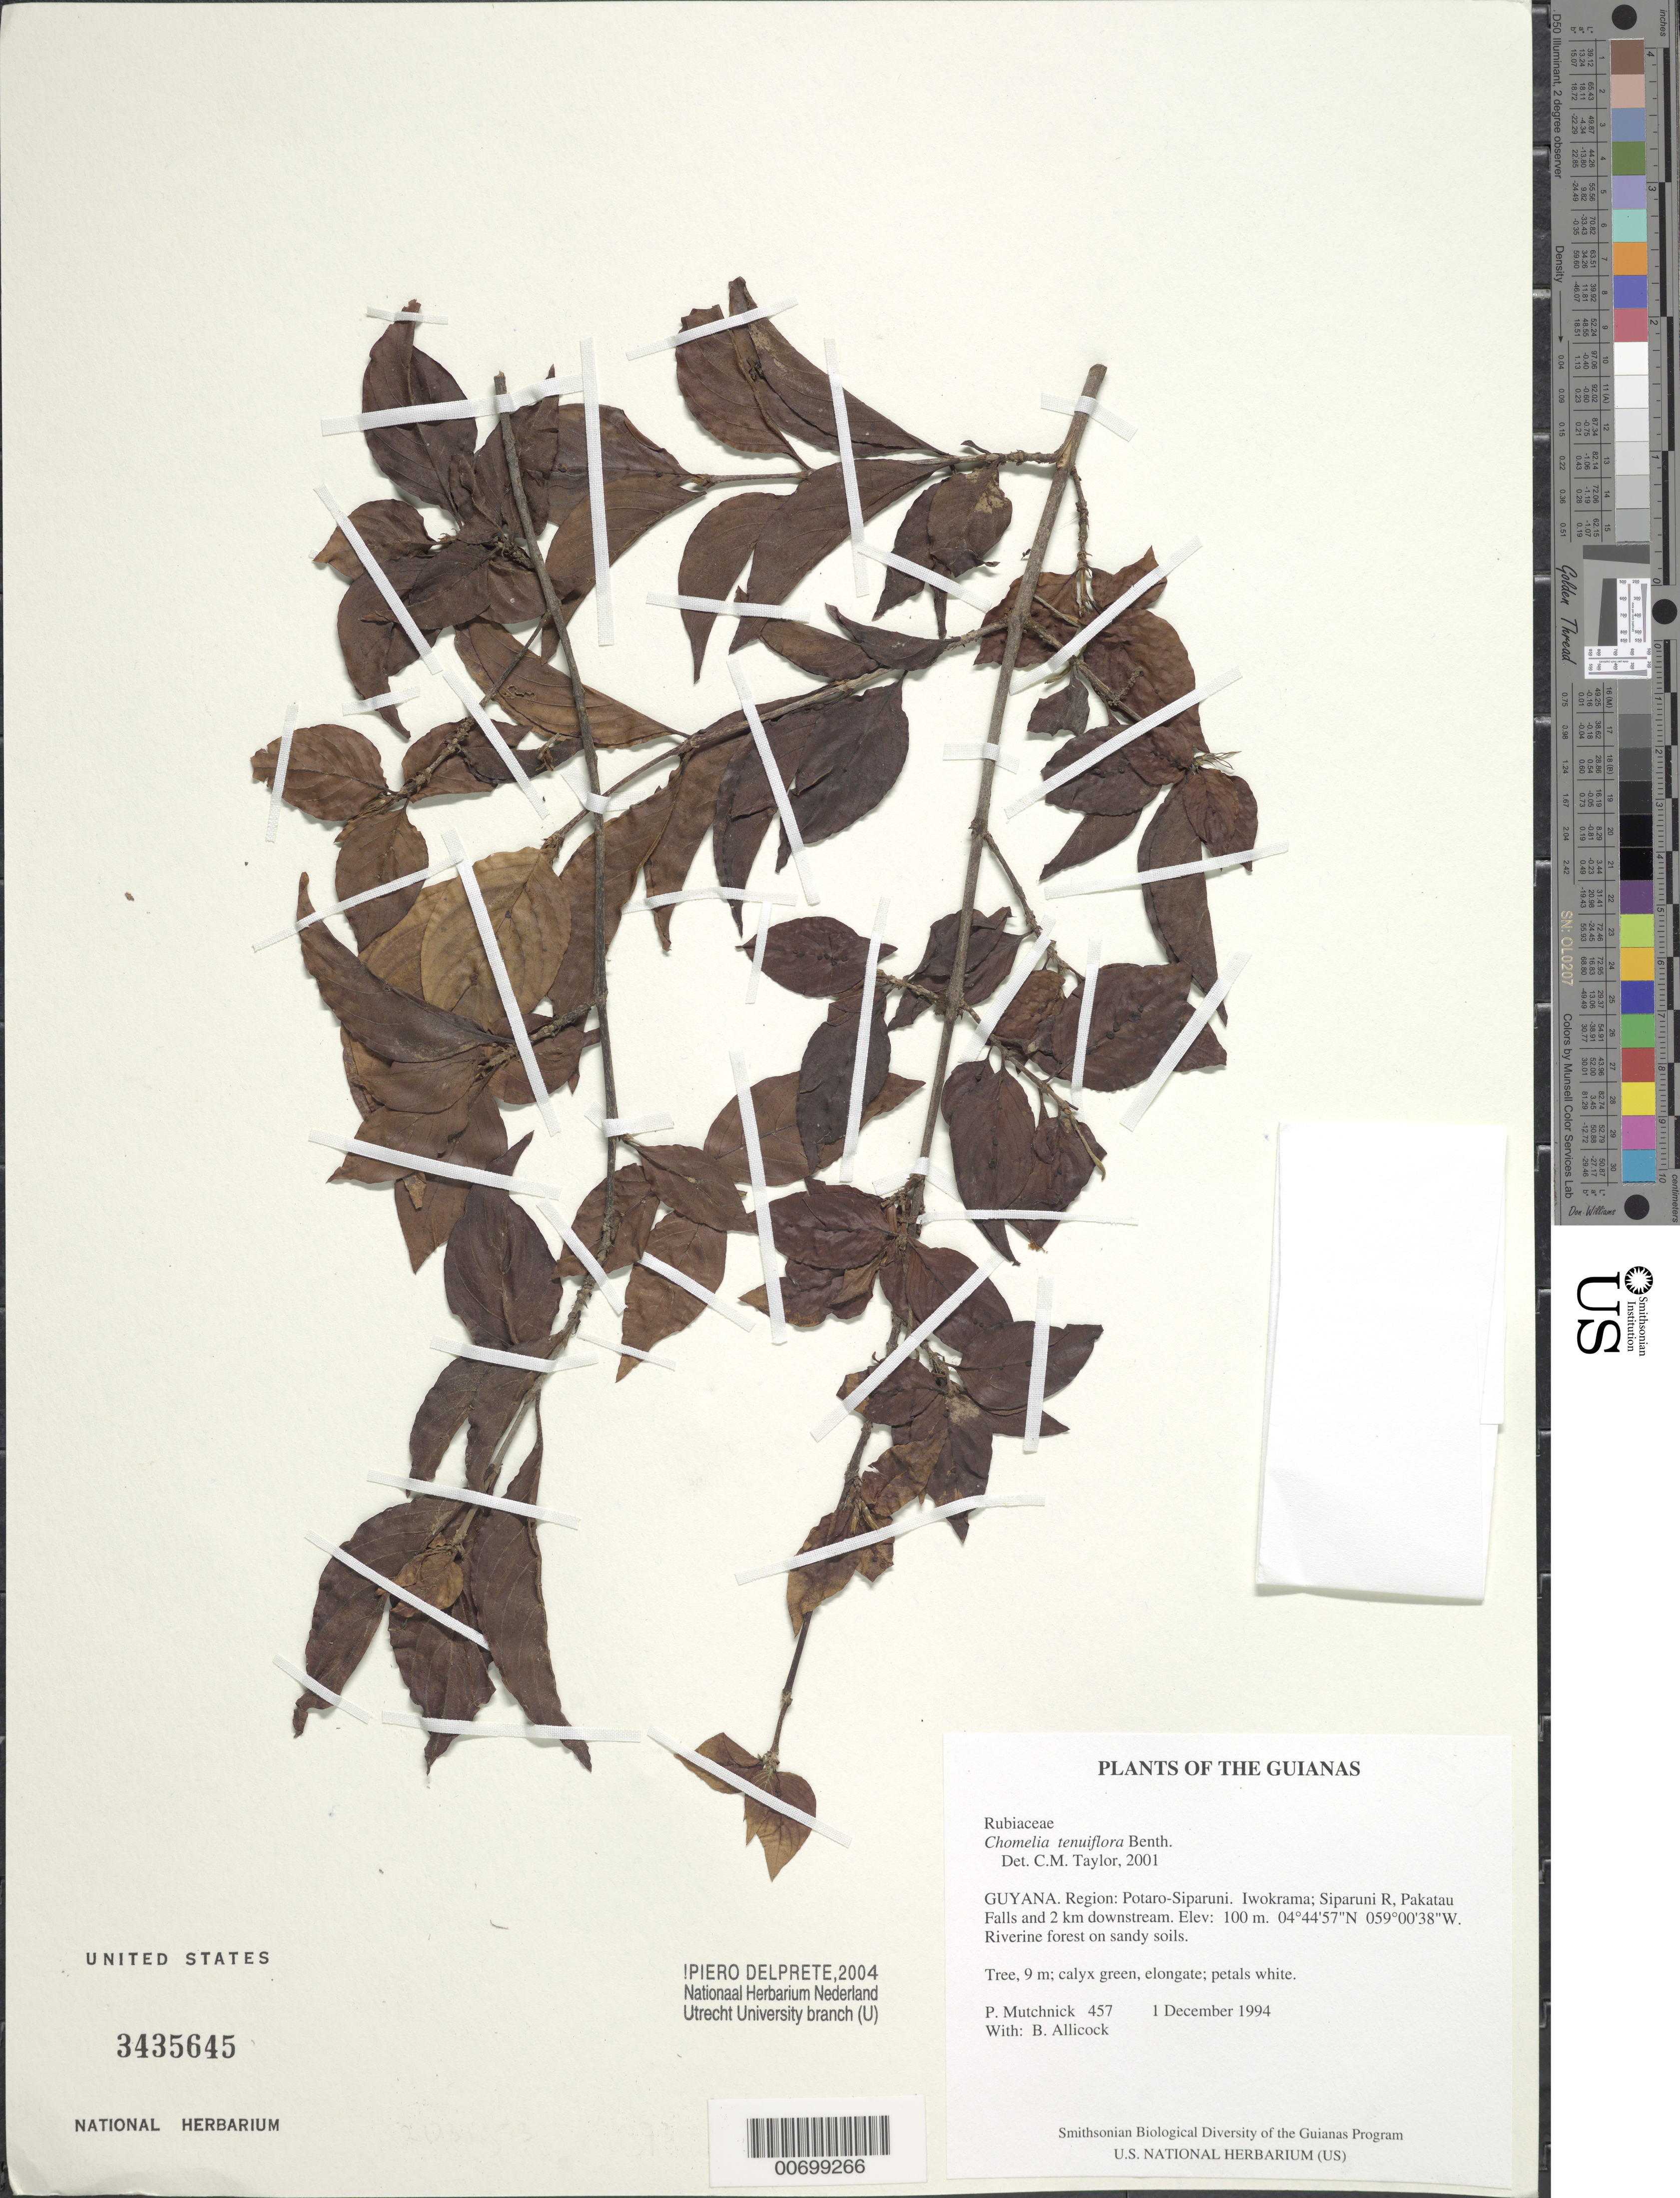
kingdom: Plantae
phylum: Tracheophyta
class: Magnoliopsida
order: Gentianales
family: Rubiaceae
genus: Chomelia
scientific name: Chomelia tenuiflora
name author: Benth.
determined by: Taylor, Charlotte M.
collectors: P. Mutchnick & B. Allicock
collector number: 457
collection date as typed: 1 December 1994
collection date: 1994-12-01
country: Guyana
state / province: Potaro-Siparuni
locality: Iwokrama; Siparuni R, Pakatau Falls and 2 km downstream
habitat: Riverine forest on sandy soils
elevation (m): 100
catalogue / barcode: US 3435645